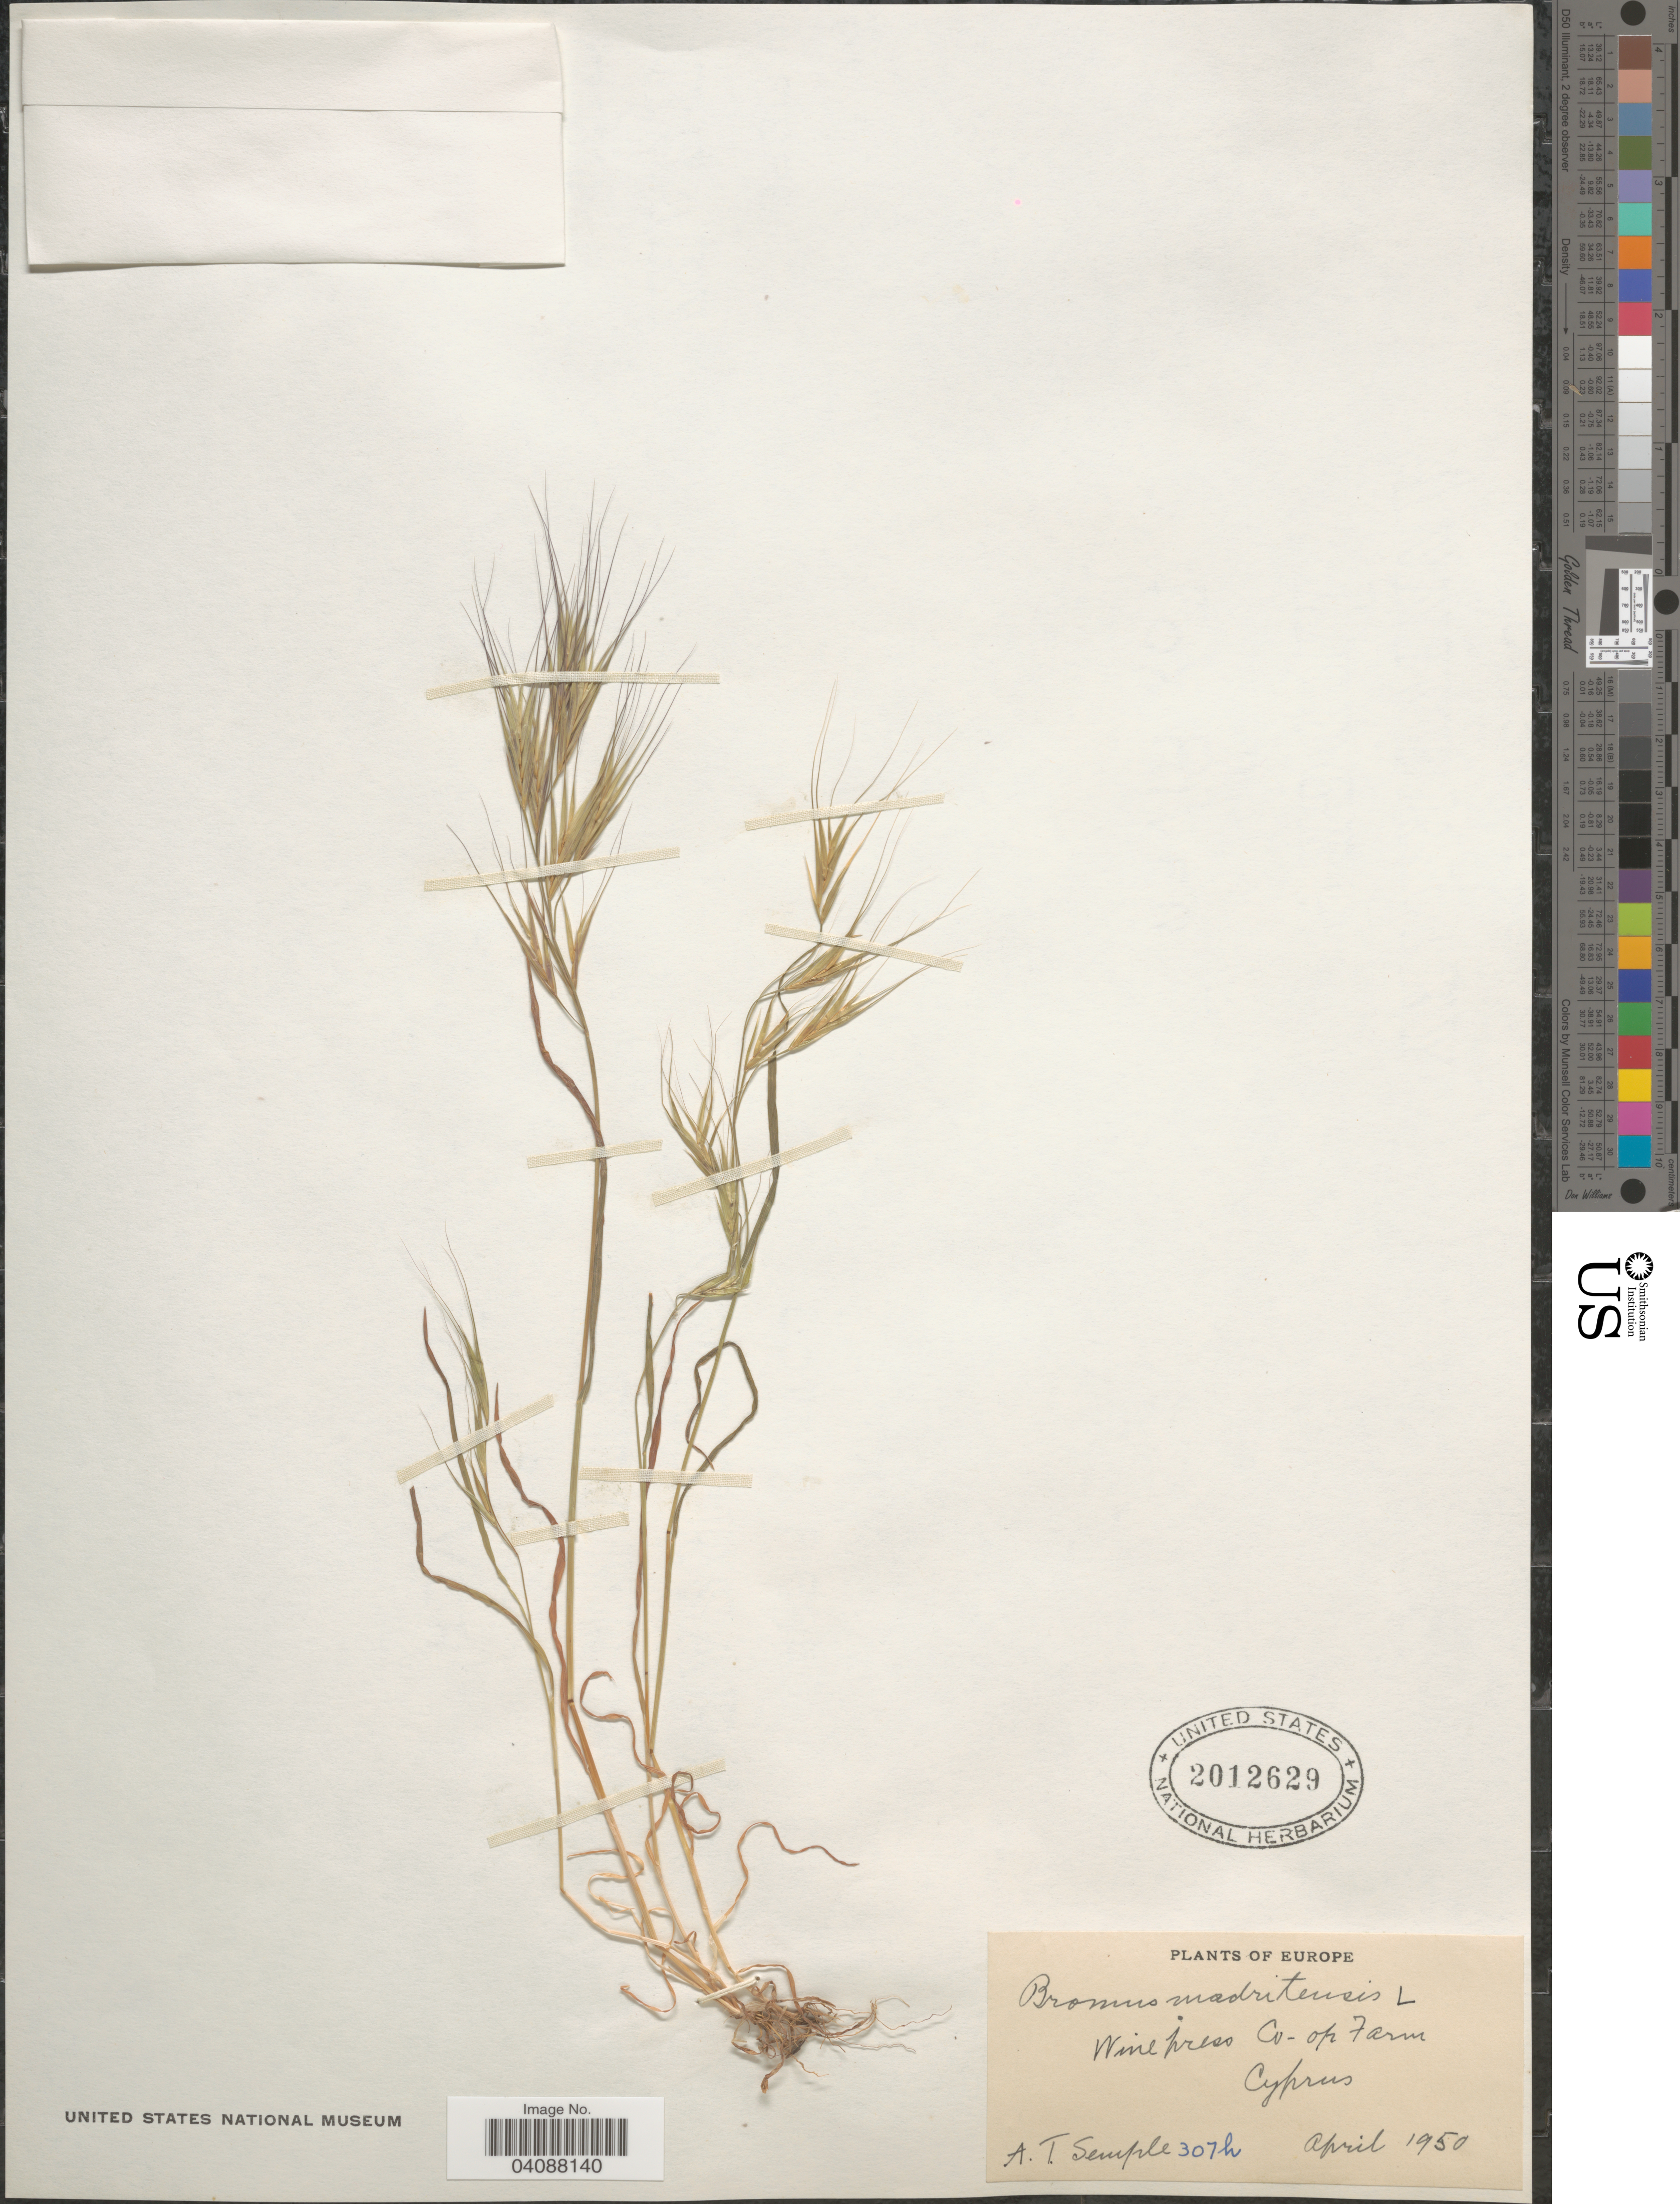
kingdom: Plantae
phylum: Tracheophyta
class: Liliopsida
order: Poales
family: Poaceae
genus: Bromus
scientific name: Bromus madritensis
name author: L.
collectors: A. Semple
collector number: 307h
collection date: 1950-04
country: Cyprus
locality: Wine press Co-op Farm.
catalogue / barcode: US 2012629